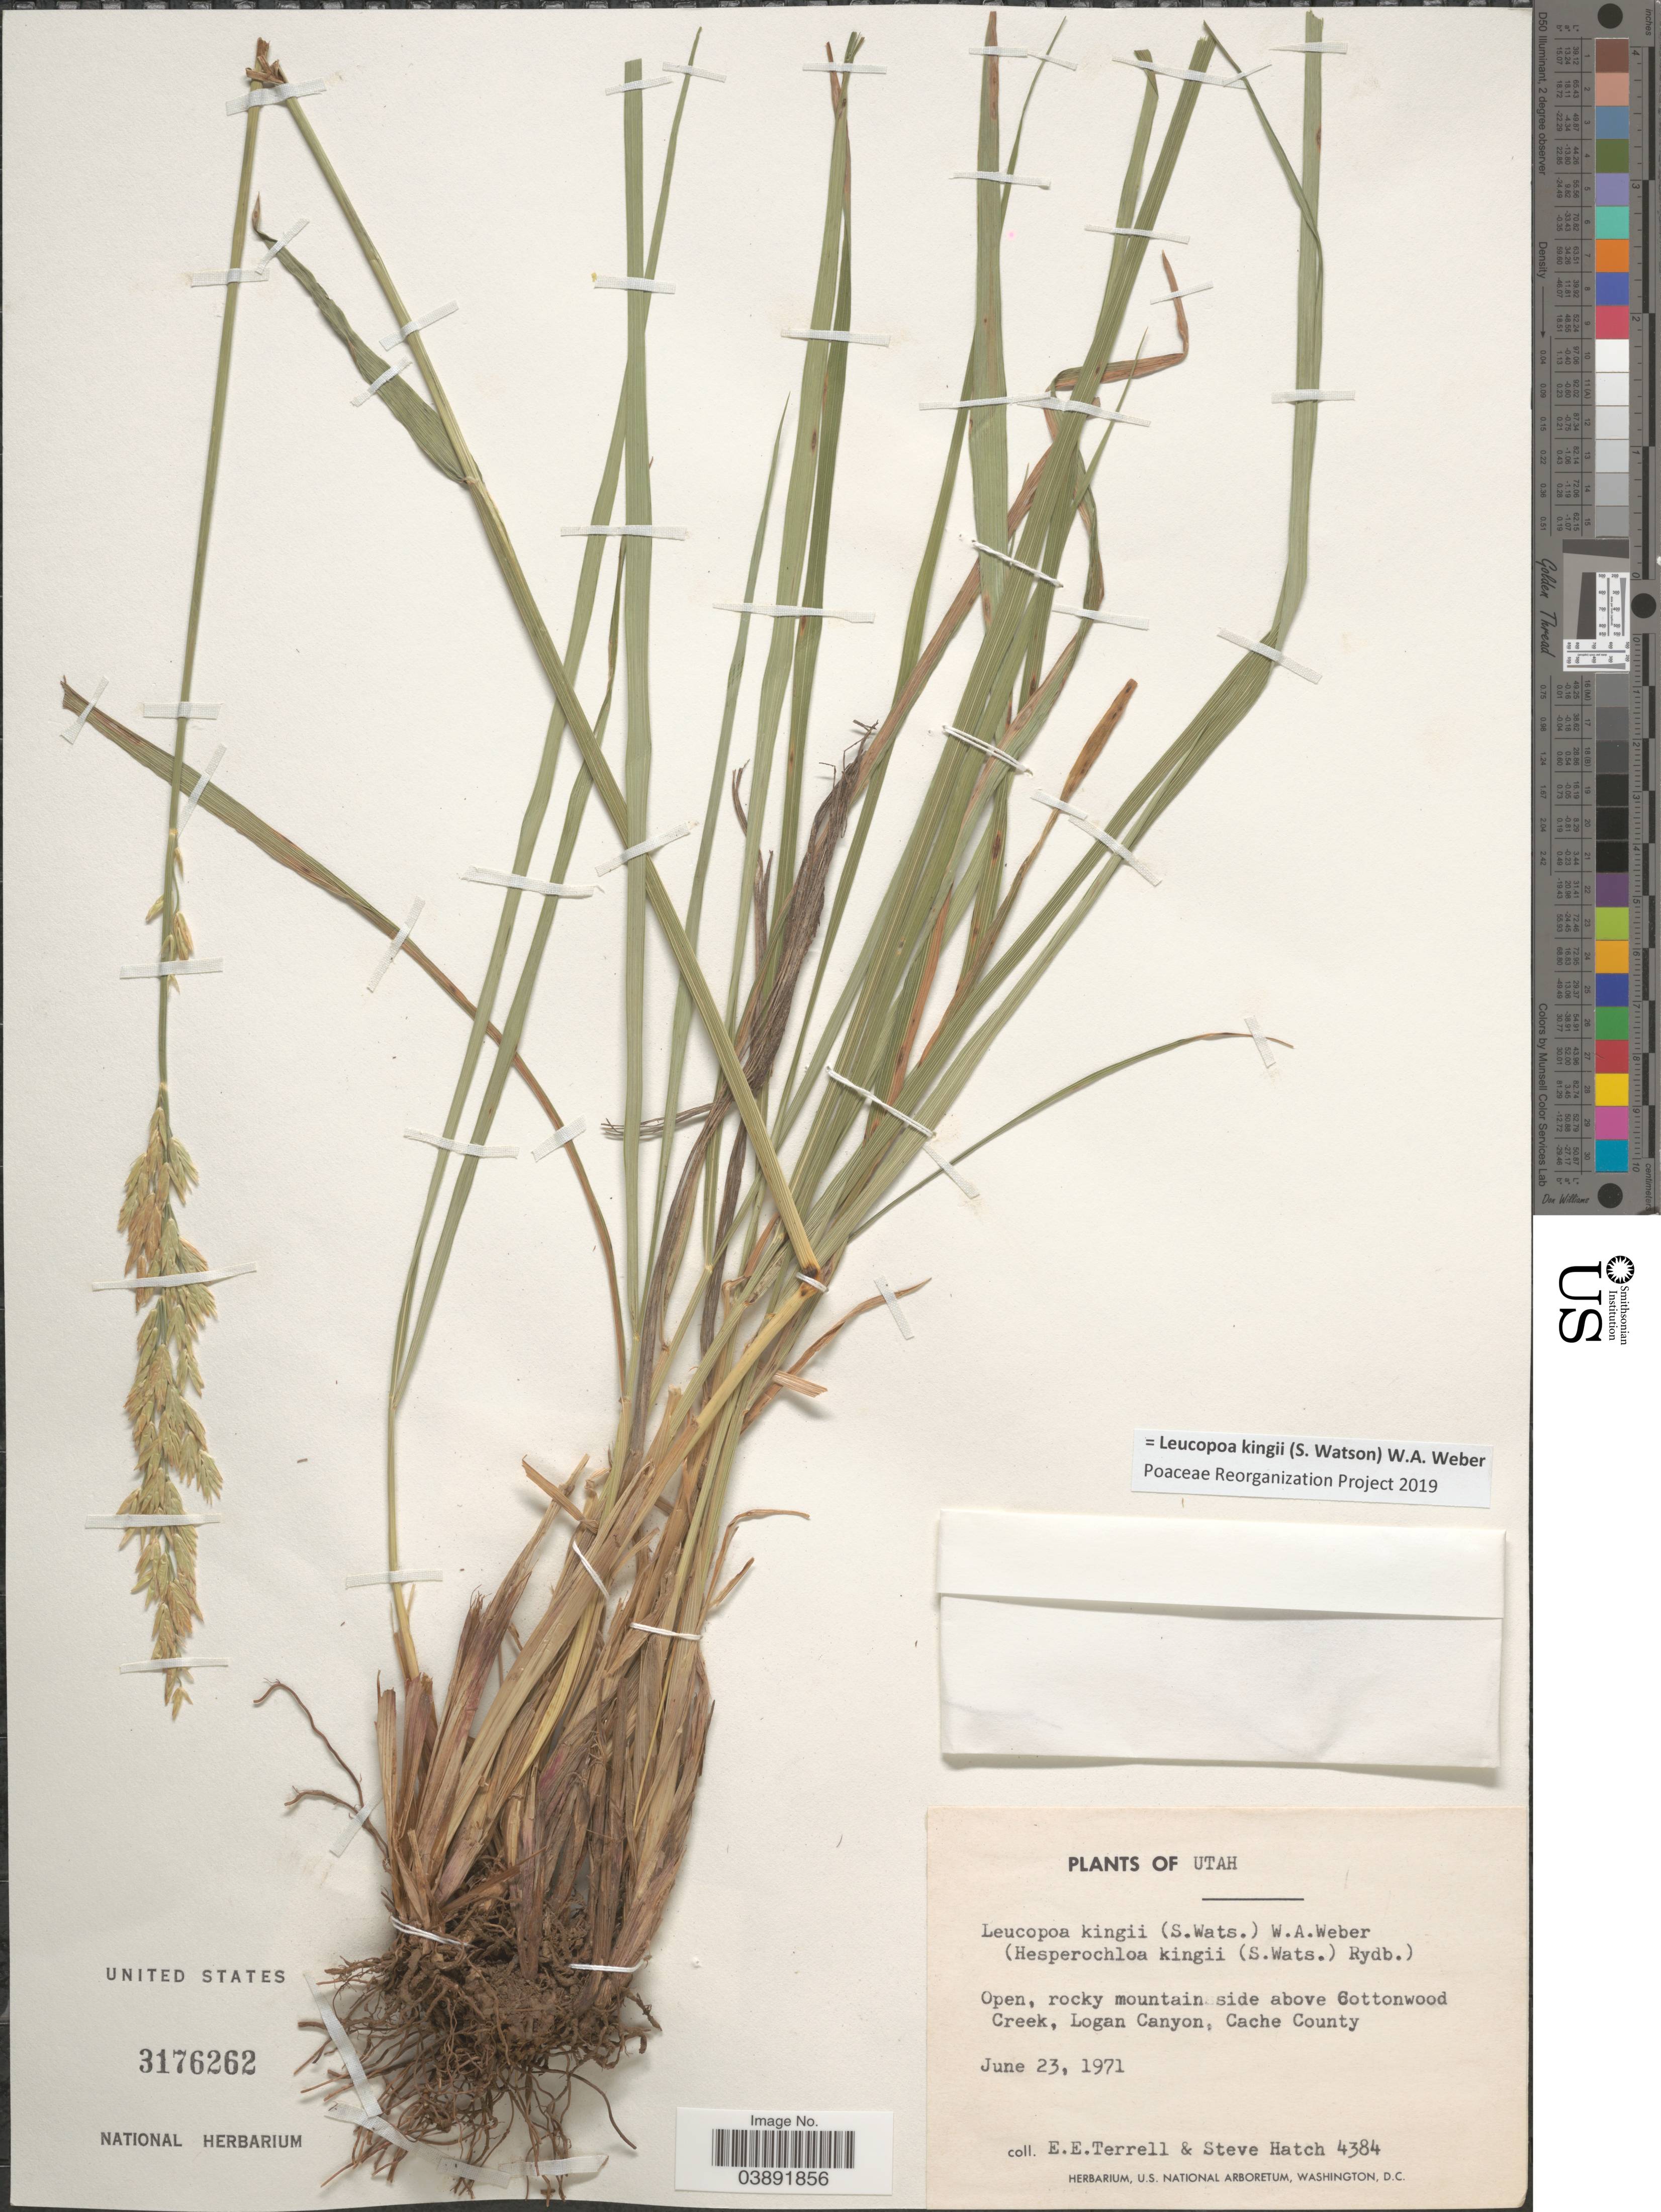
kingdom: Plantae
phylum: Tracheophyta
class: Liliopsida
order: Poales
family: Poaceae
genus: Hesperochloa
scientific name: Hesperochloa kingii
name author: (S. Watson) Rydb.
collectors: E. E. Terrell & S. Hatch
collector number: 4384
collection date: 1971-06-23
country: United States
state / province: Utah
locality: Open, rocky mountain side above Cottonwood Creek, Logan Canyon, Cache County.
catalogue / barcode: US 3176262